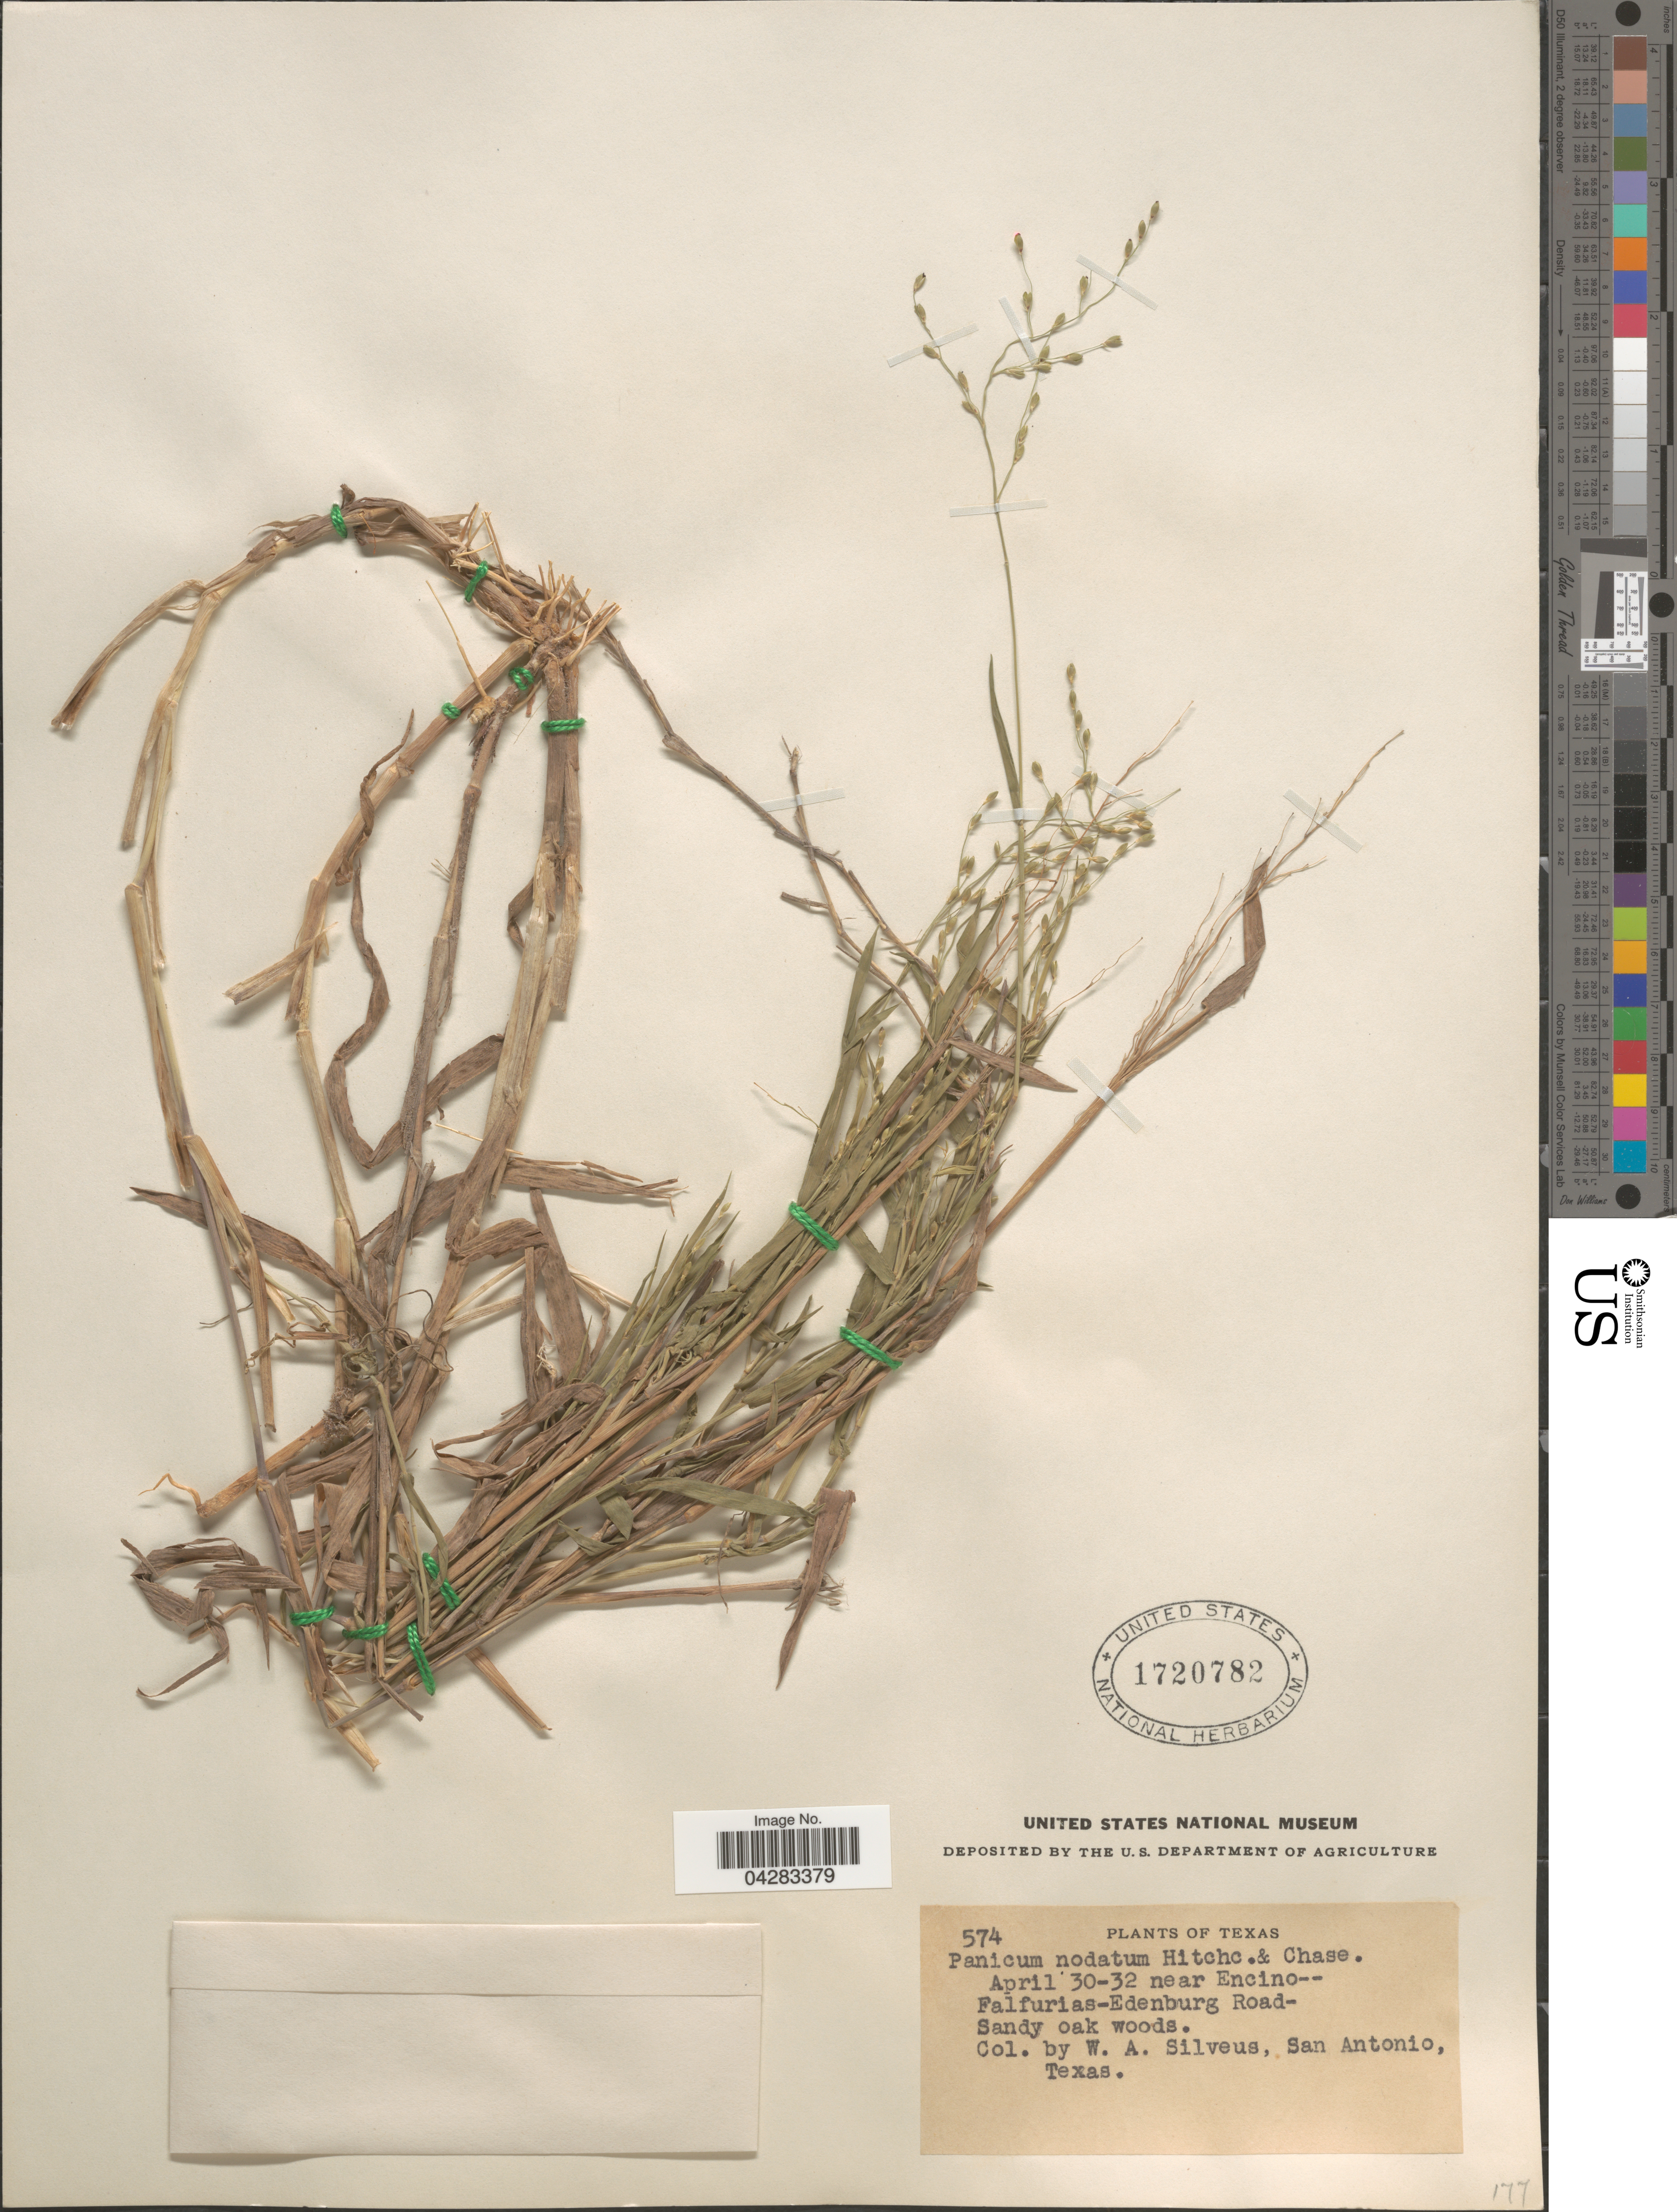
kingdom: Plantae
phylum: Tracheophyta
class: Liliopsida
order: Poales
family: Poaceae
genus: Dichanthelium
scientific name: Dichanthelium nodatum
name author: (Hitchc. & Chase) Gould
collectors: W. Silveus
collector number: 574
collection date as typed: Transcribed d/m/y: 30/4/32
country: United States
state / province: Texas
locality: Near Encino-- Falfurias-Edenburg Road- Sandy oak woods.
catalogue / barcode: US 1720782